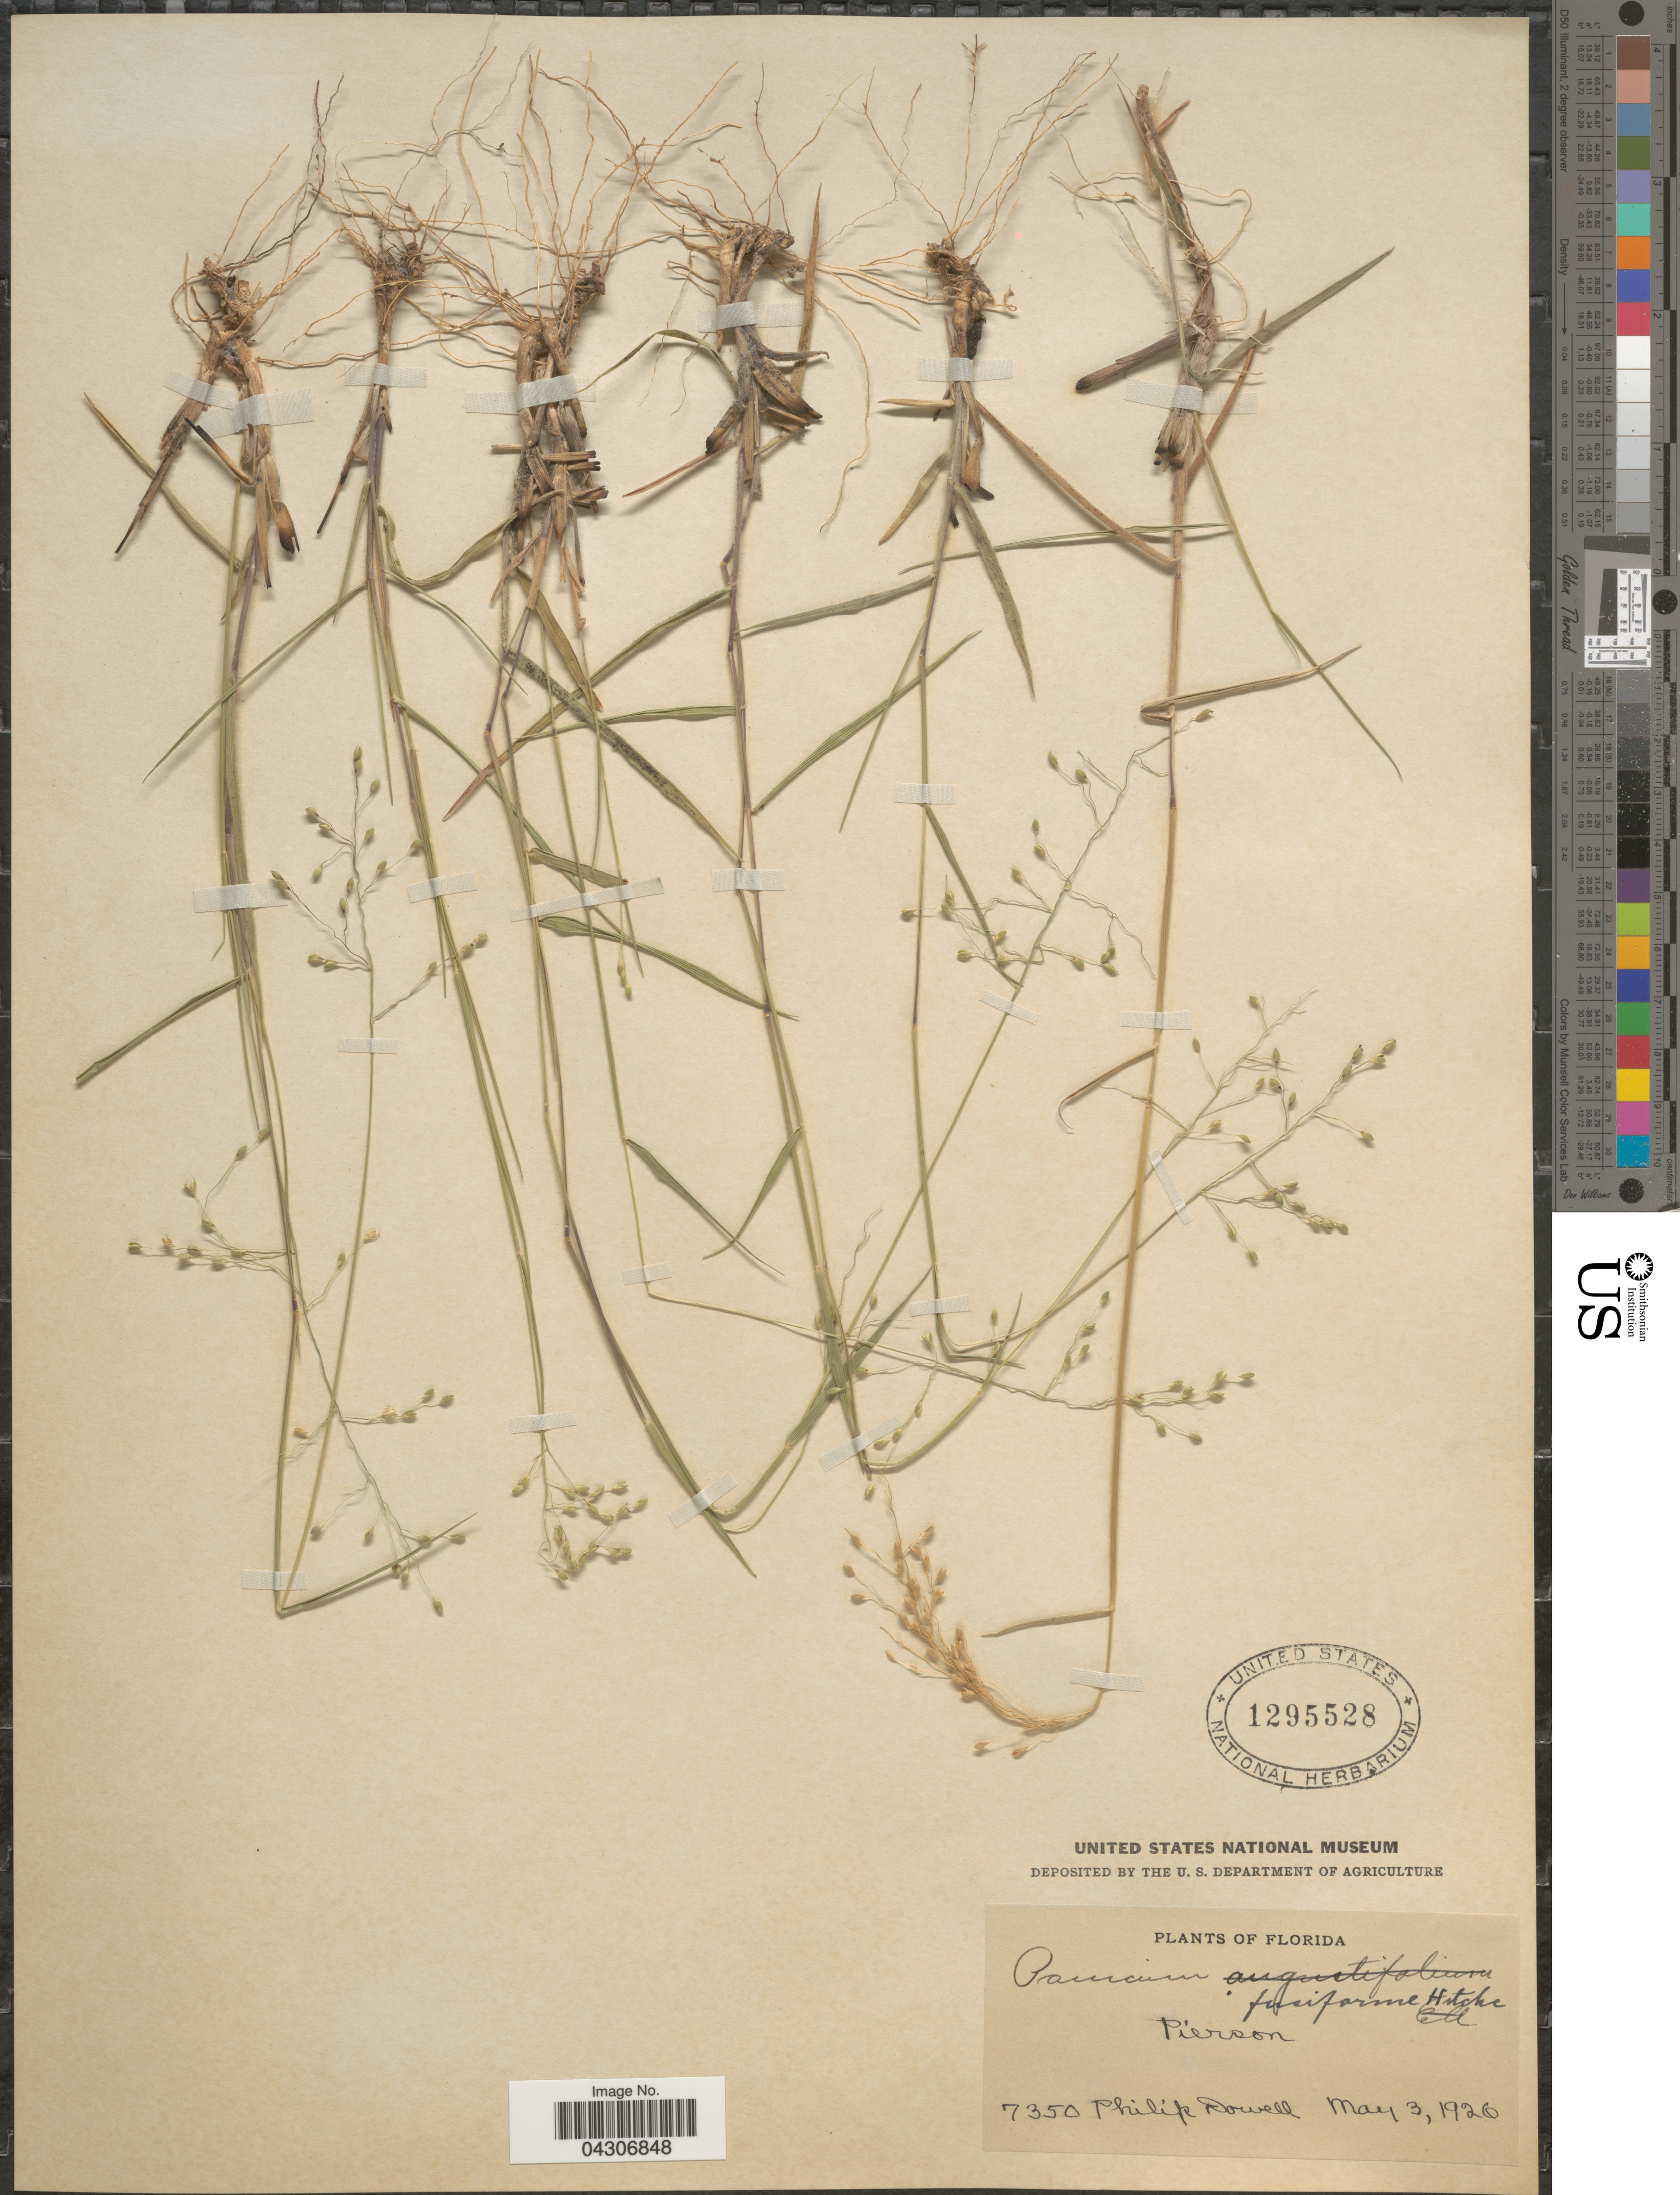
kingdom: Plantae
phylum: Tracheophyta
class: Liliopsida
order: Poales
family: Poaceae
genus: Dichanthelium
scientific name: Dichanthelium aciculare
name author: (Desv. ex Poir.) Gould & C.A. Clark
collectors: P. Dowell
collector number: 7350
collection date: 1926-05-03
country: United States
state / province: Florida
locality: Pierson.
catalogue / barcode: US 1295528